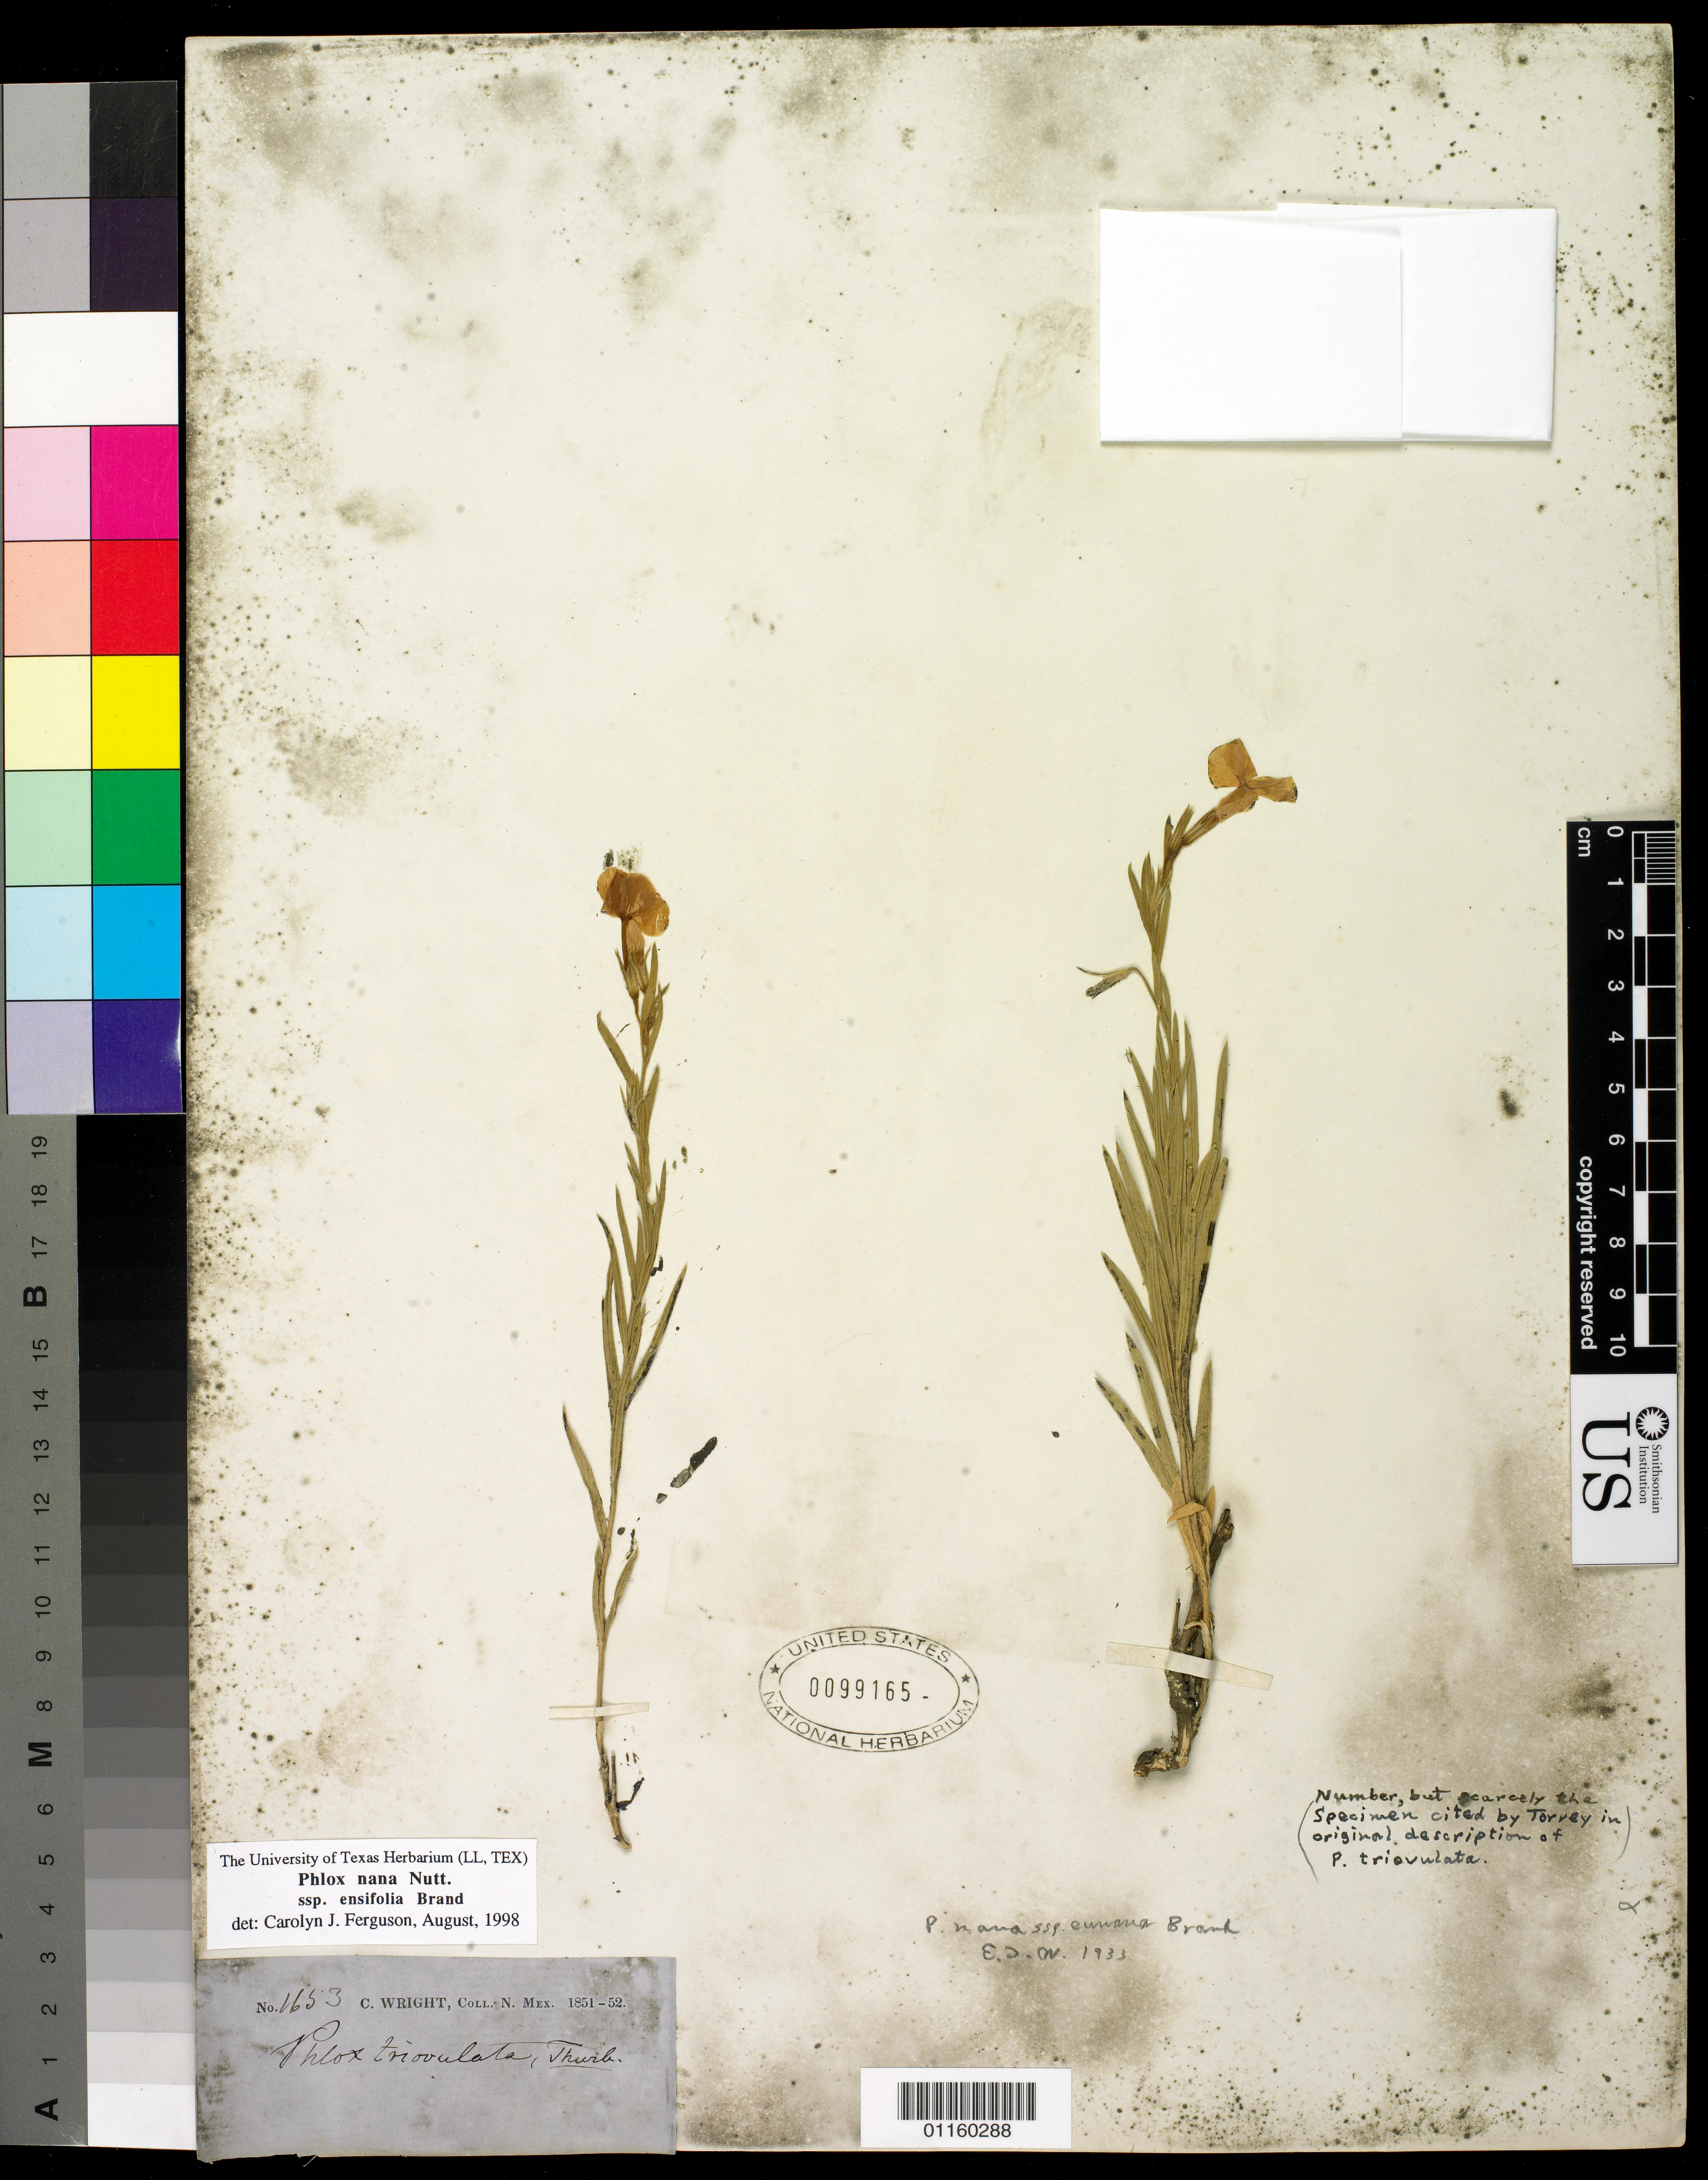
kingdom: Plantae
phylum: Tracheophyta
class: Magnoliopsida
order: Ericales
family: Polemoniaceae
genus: Phlox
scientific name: Phlox mesoleuca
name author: Greene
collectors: C. Wright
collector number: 1653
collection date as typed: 1851 to -- --- 1852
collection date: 1851/1852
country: United States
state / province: New Mexico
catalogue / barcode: US 99165